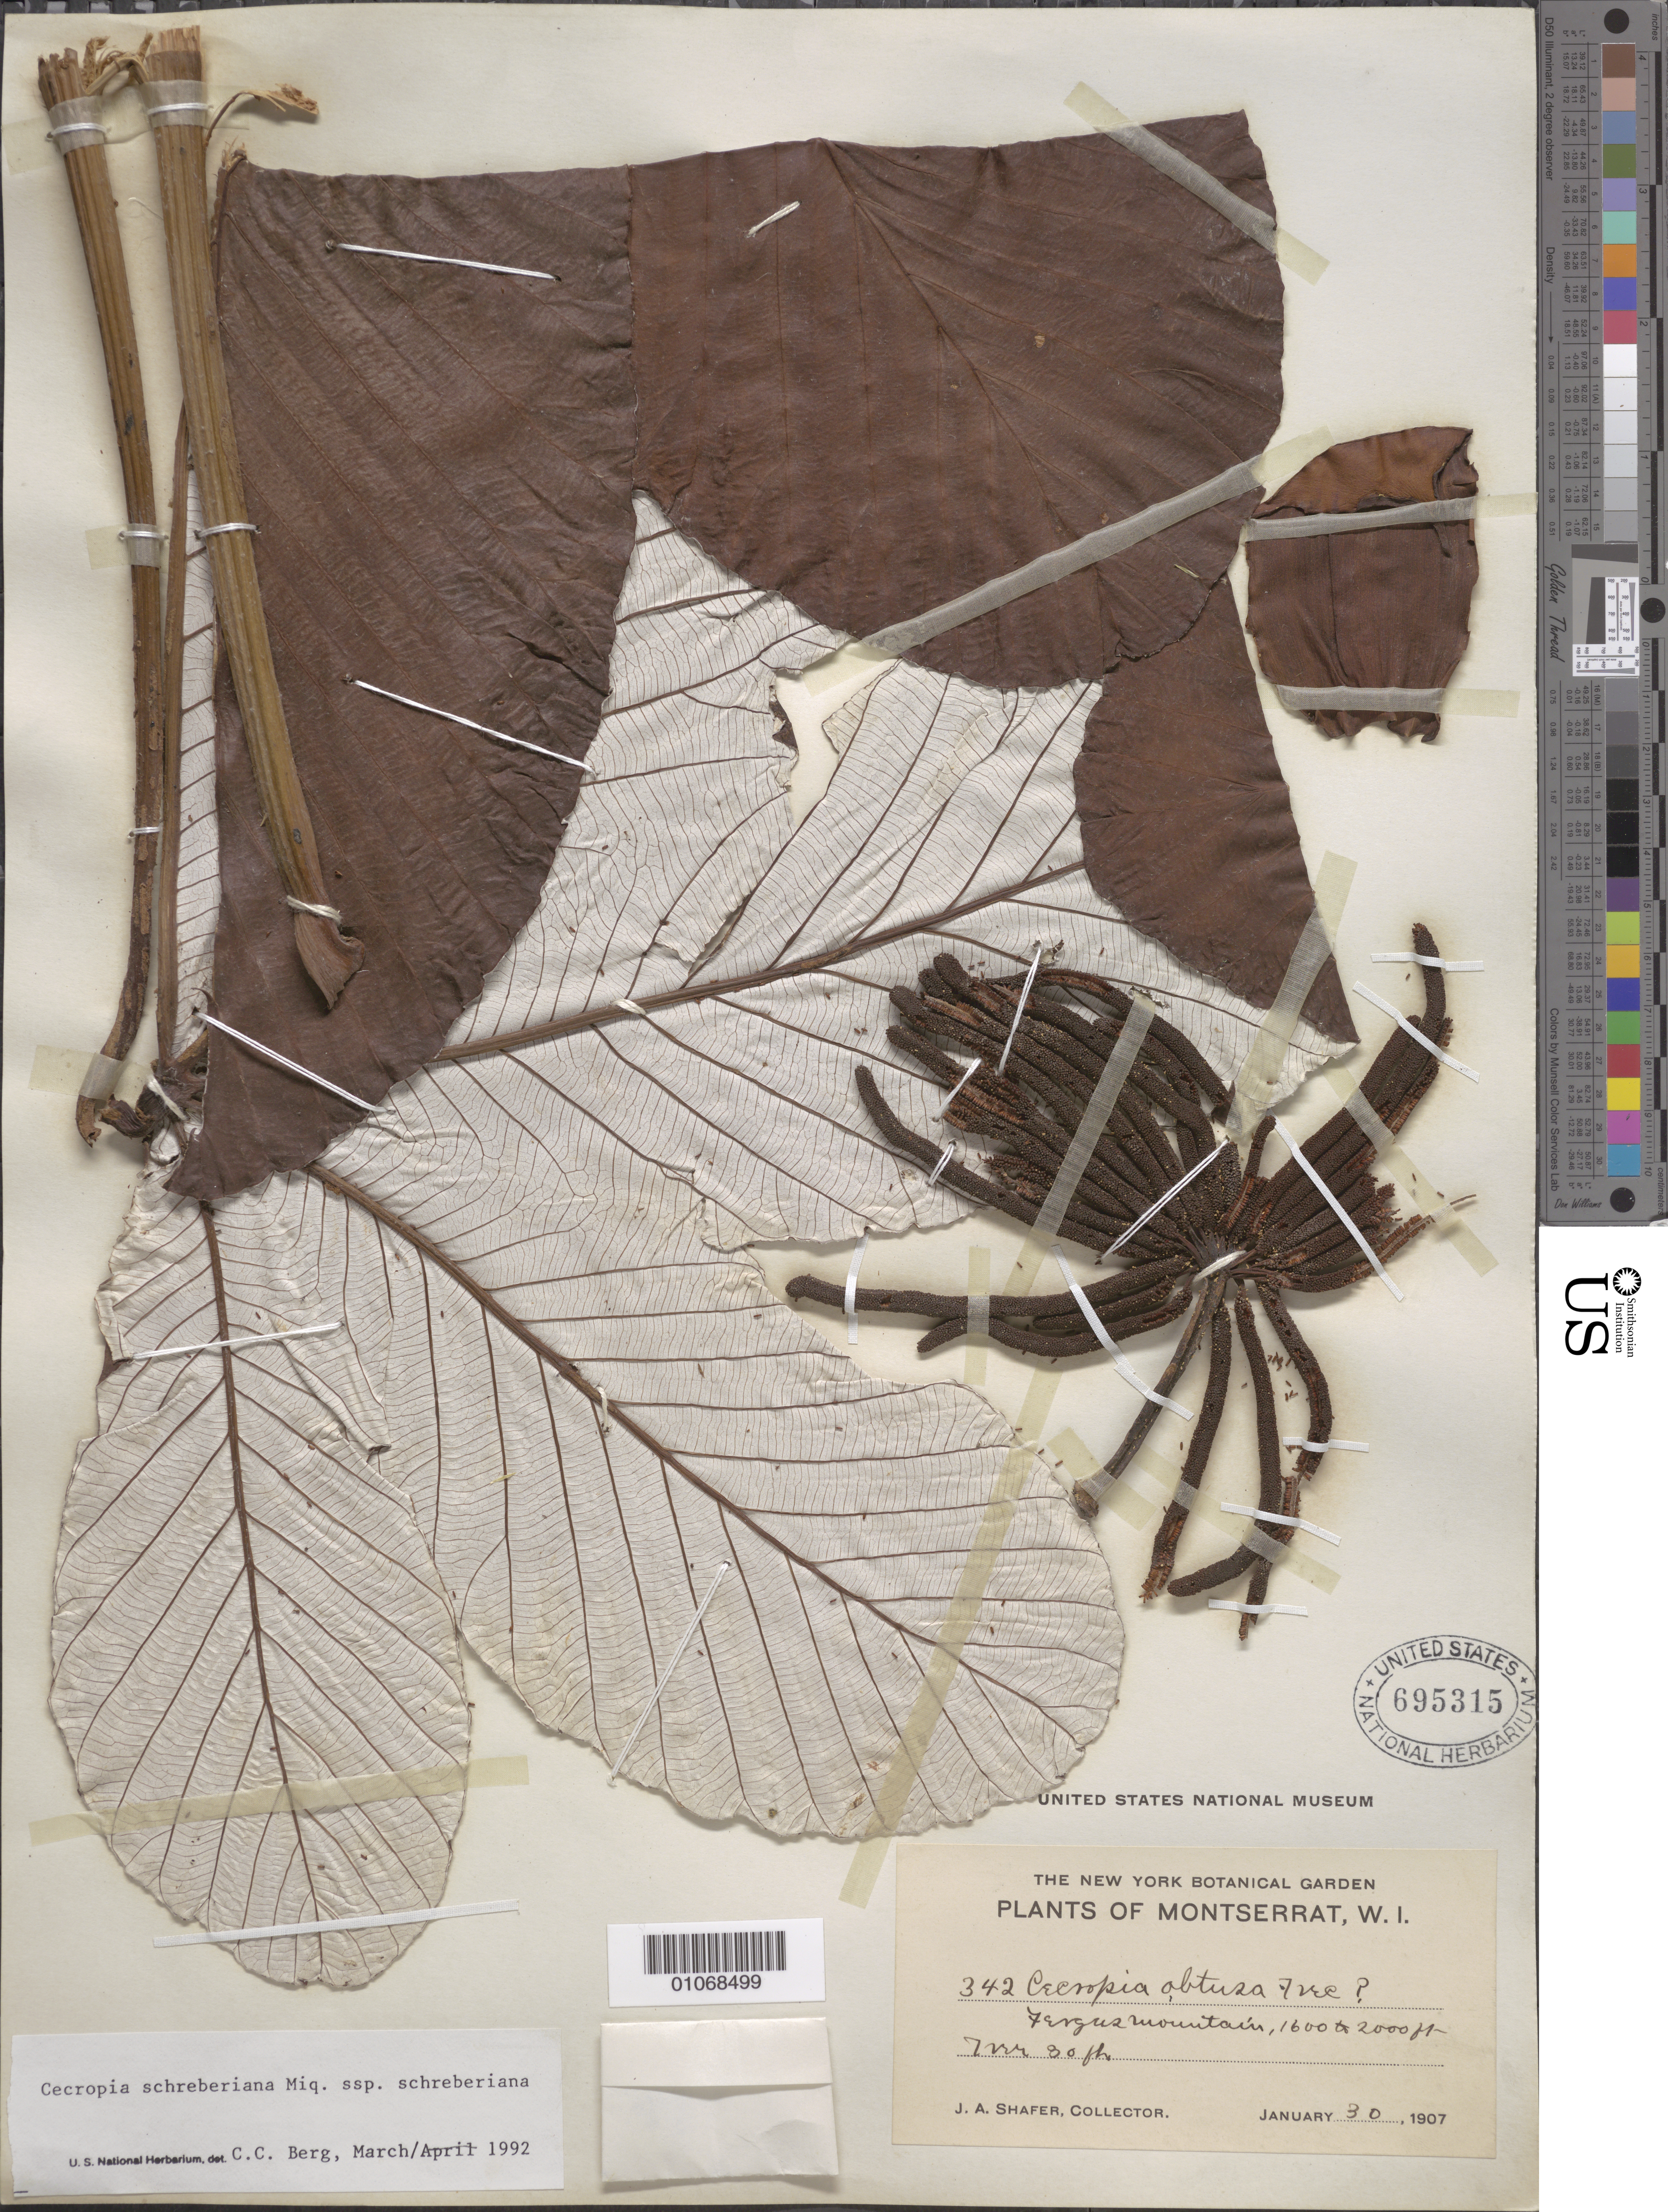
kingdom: Plantae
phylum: Tracheophyta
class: Magnoliopsida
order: Rosales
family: Urticaceae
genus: Cecropia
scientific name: Cecropia schreberiana subsp. schreberiana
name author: Miq.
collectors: J. A. Shafer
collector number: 342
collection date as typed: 30 Jan 1907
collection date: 1907-01-30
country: Montserrat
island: Montserrat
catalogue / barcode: US 695315